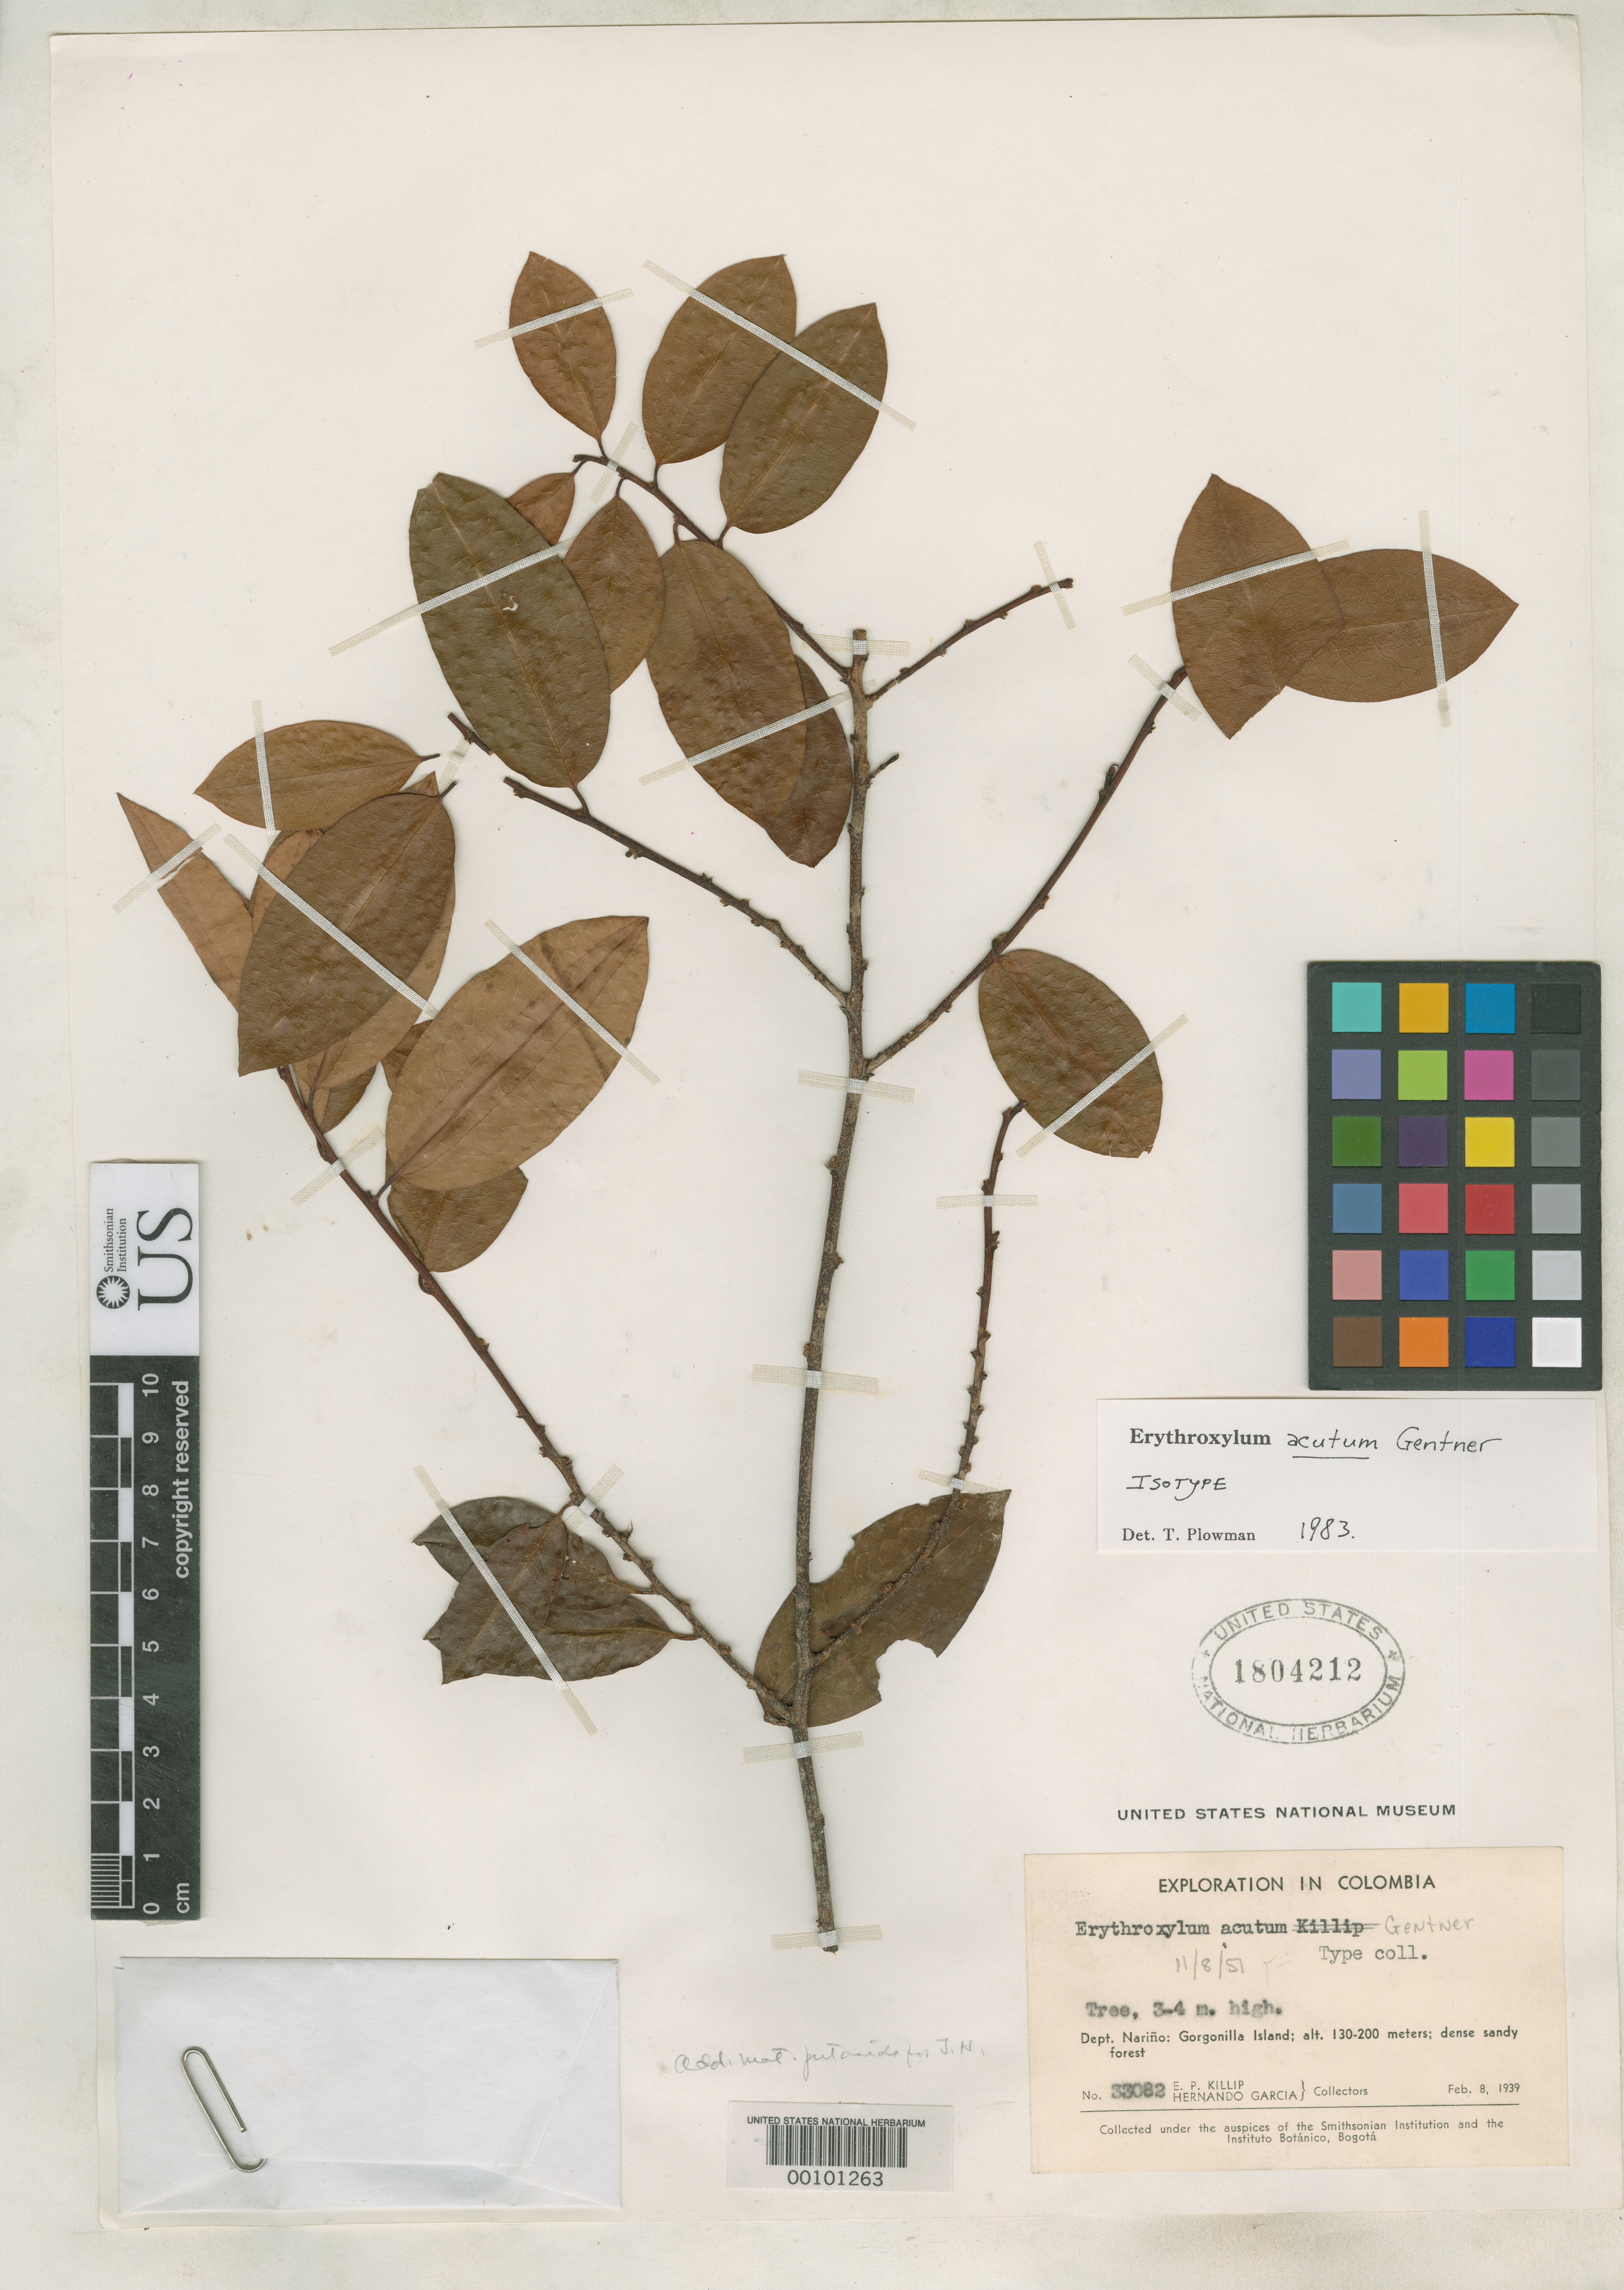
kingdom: Plantae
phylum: Tracheophyta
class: Magnoliopsida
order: Malpighiales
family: Erythroxylaceae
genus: Erythroxylum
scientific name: Erythroxylum acutum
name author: Gentner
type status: Isotype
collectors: E. P. Killip & H. García Barriga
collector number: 33082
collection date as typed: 08 Feb 1939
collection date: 1939-02-08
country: Colombia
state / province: Nariño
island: Gorgonillo Island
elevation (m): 130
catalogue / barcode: US 1804212